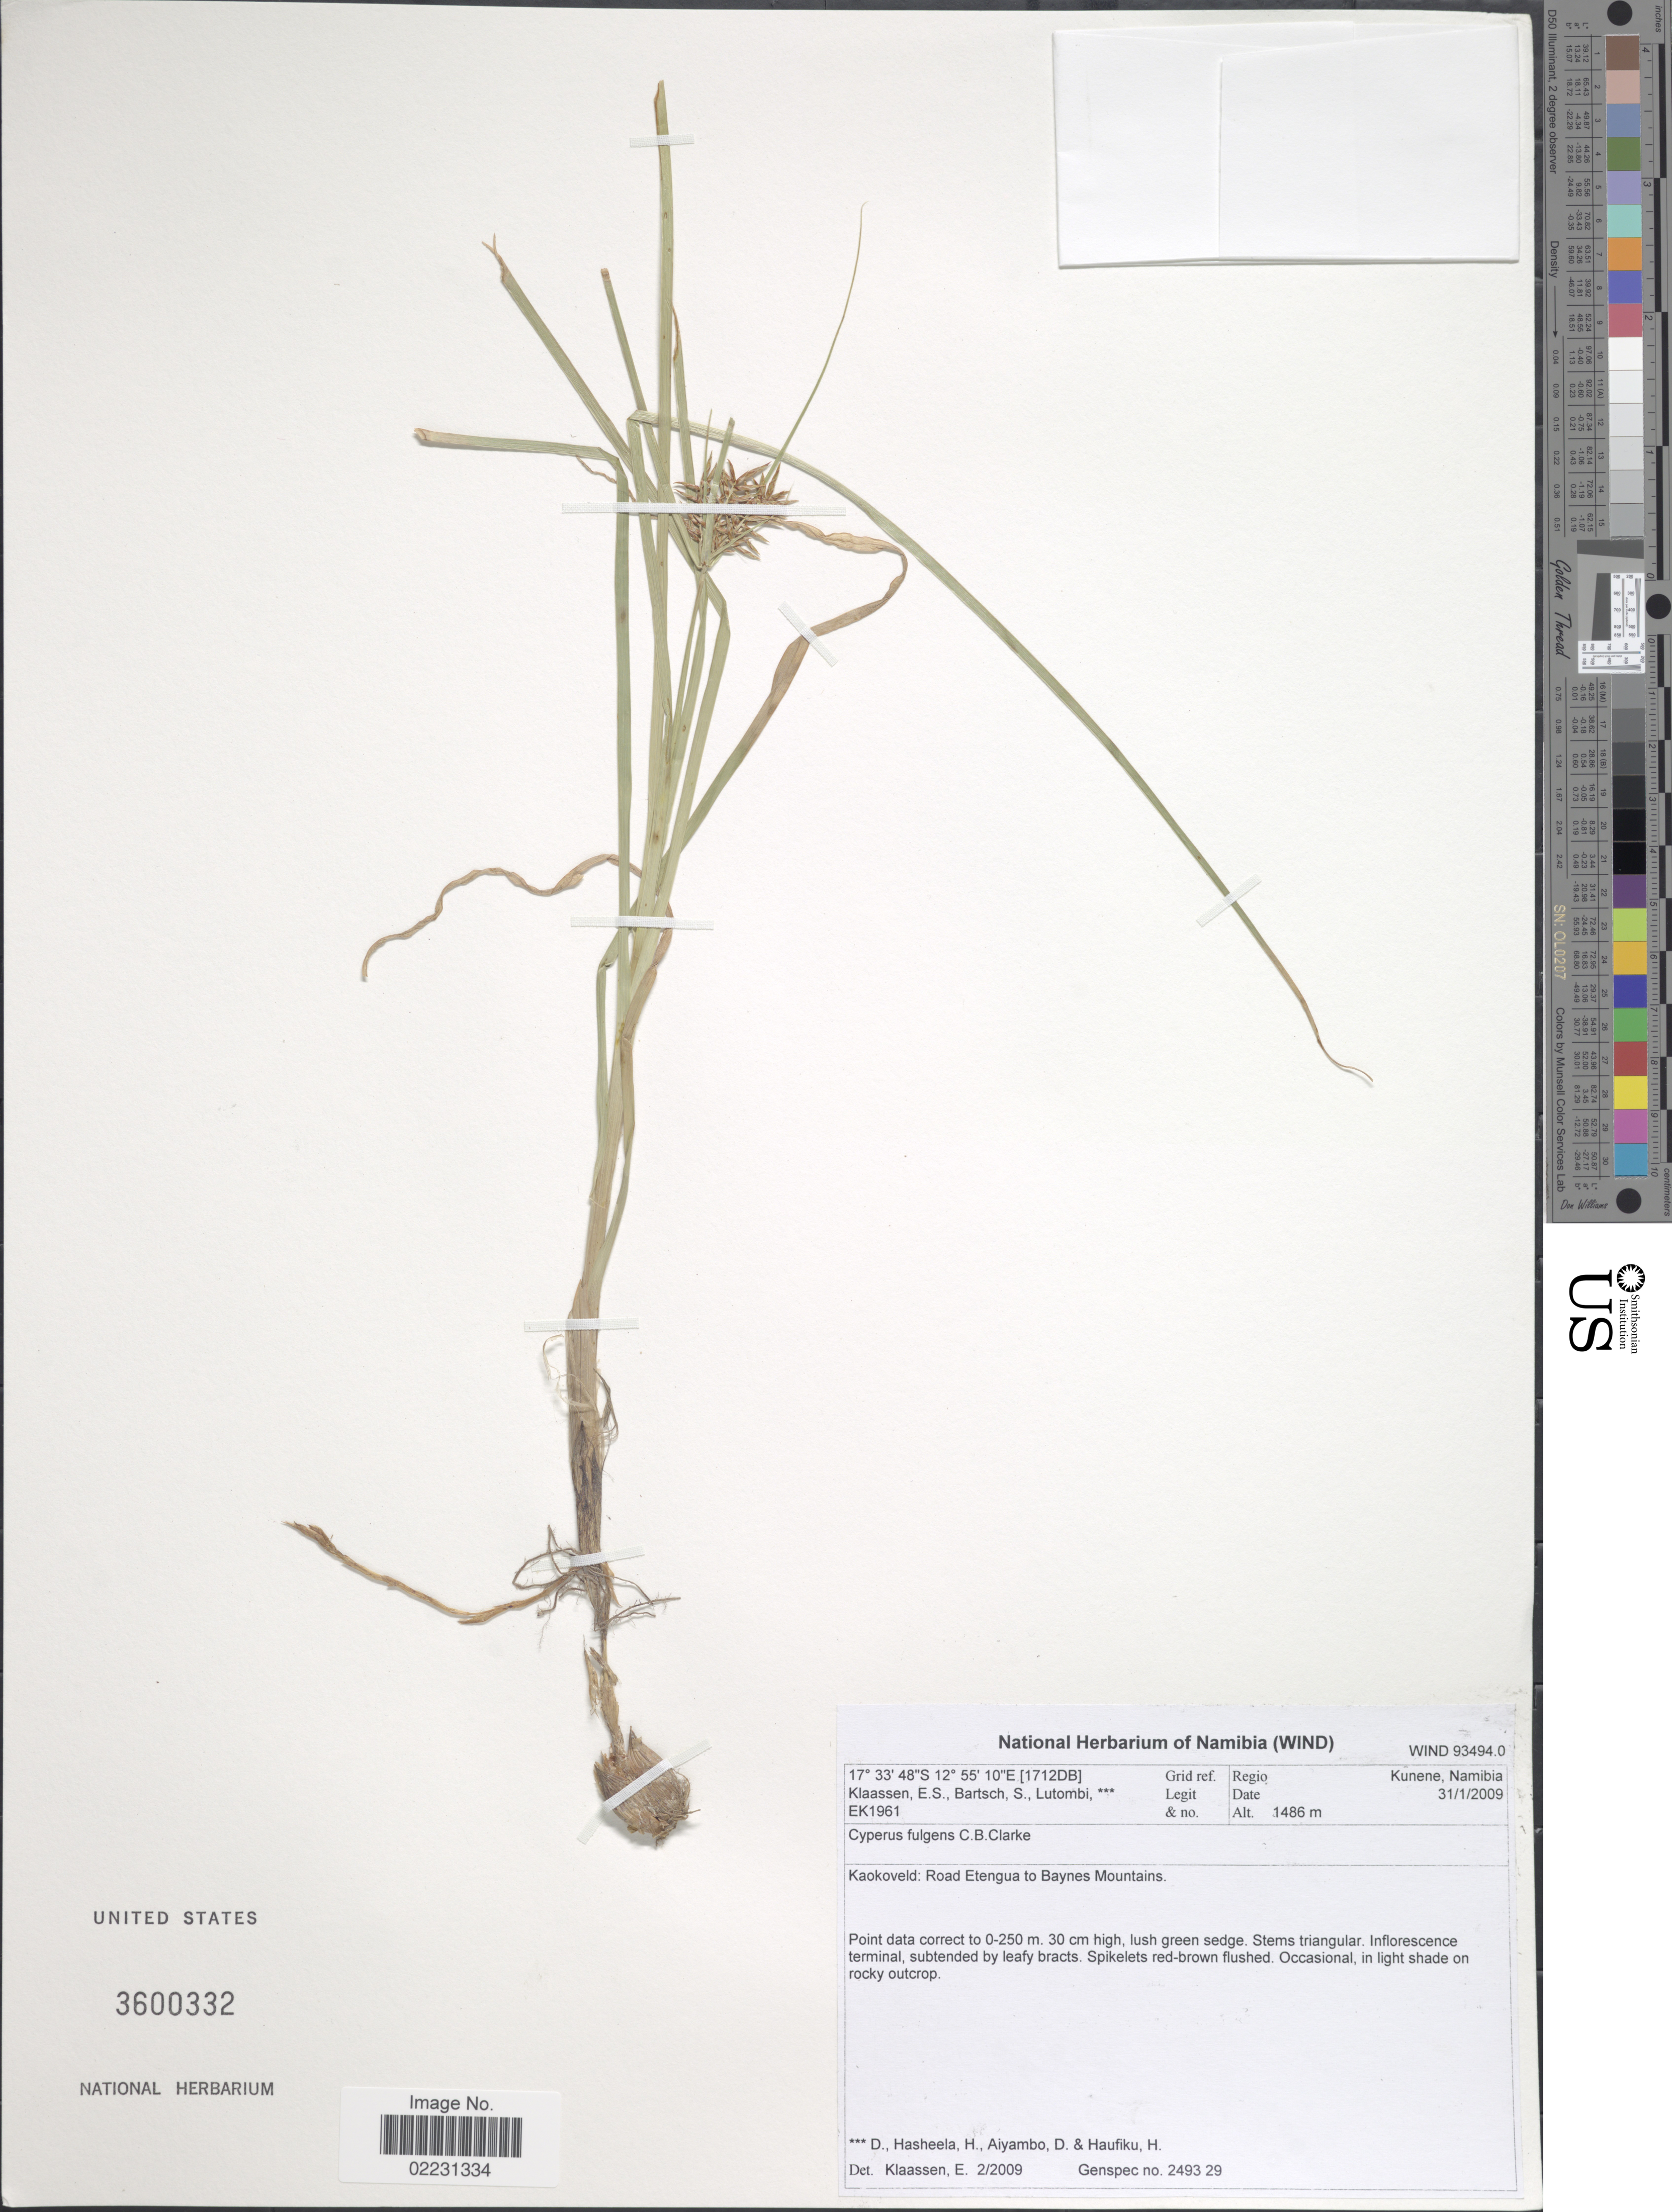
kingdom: Plantae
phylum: Tracheophyta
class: Liliopsida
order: Poales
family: Cyperaceae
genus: Cyperus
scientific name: Cyperus fulgens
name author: C.B. Clarke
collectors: E. S. Klaassen, S. Bartsch, D. Lutombi, H. Hasheela & et al.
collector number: EK1961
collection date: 2009-01-31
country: Namibia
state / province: Kunene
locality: Kaokoveld: Road Etengua to Baynes Mountains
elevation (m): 1486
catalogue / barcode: US 3600332